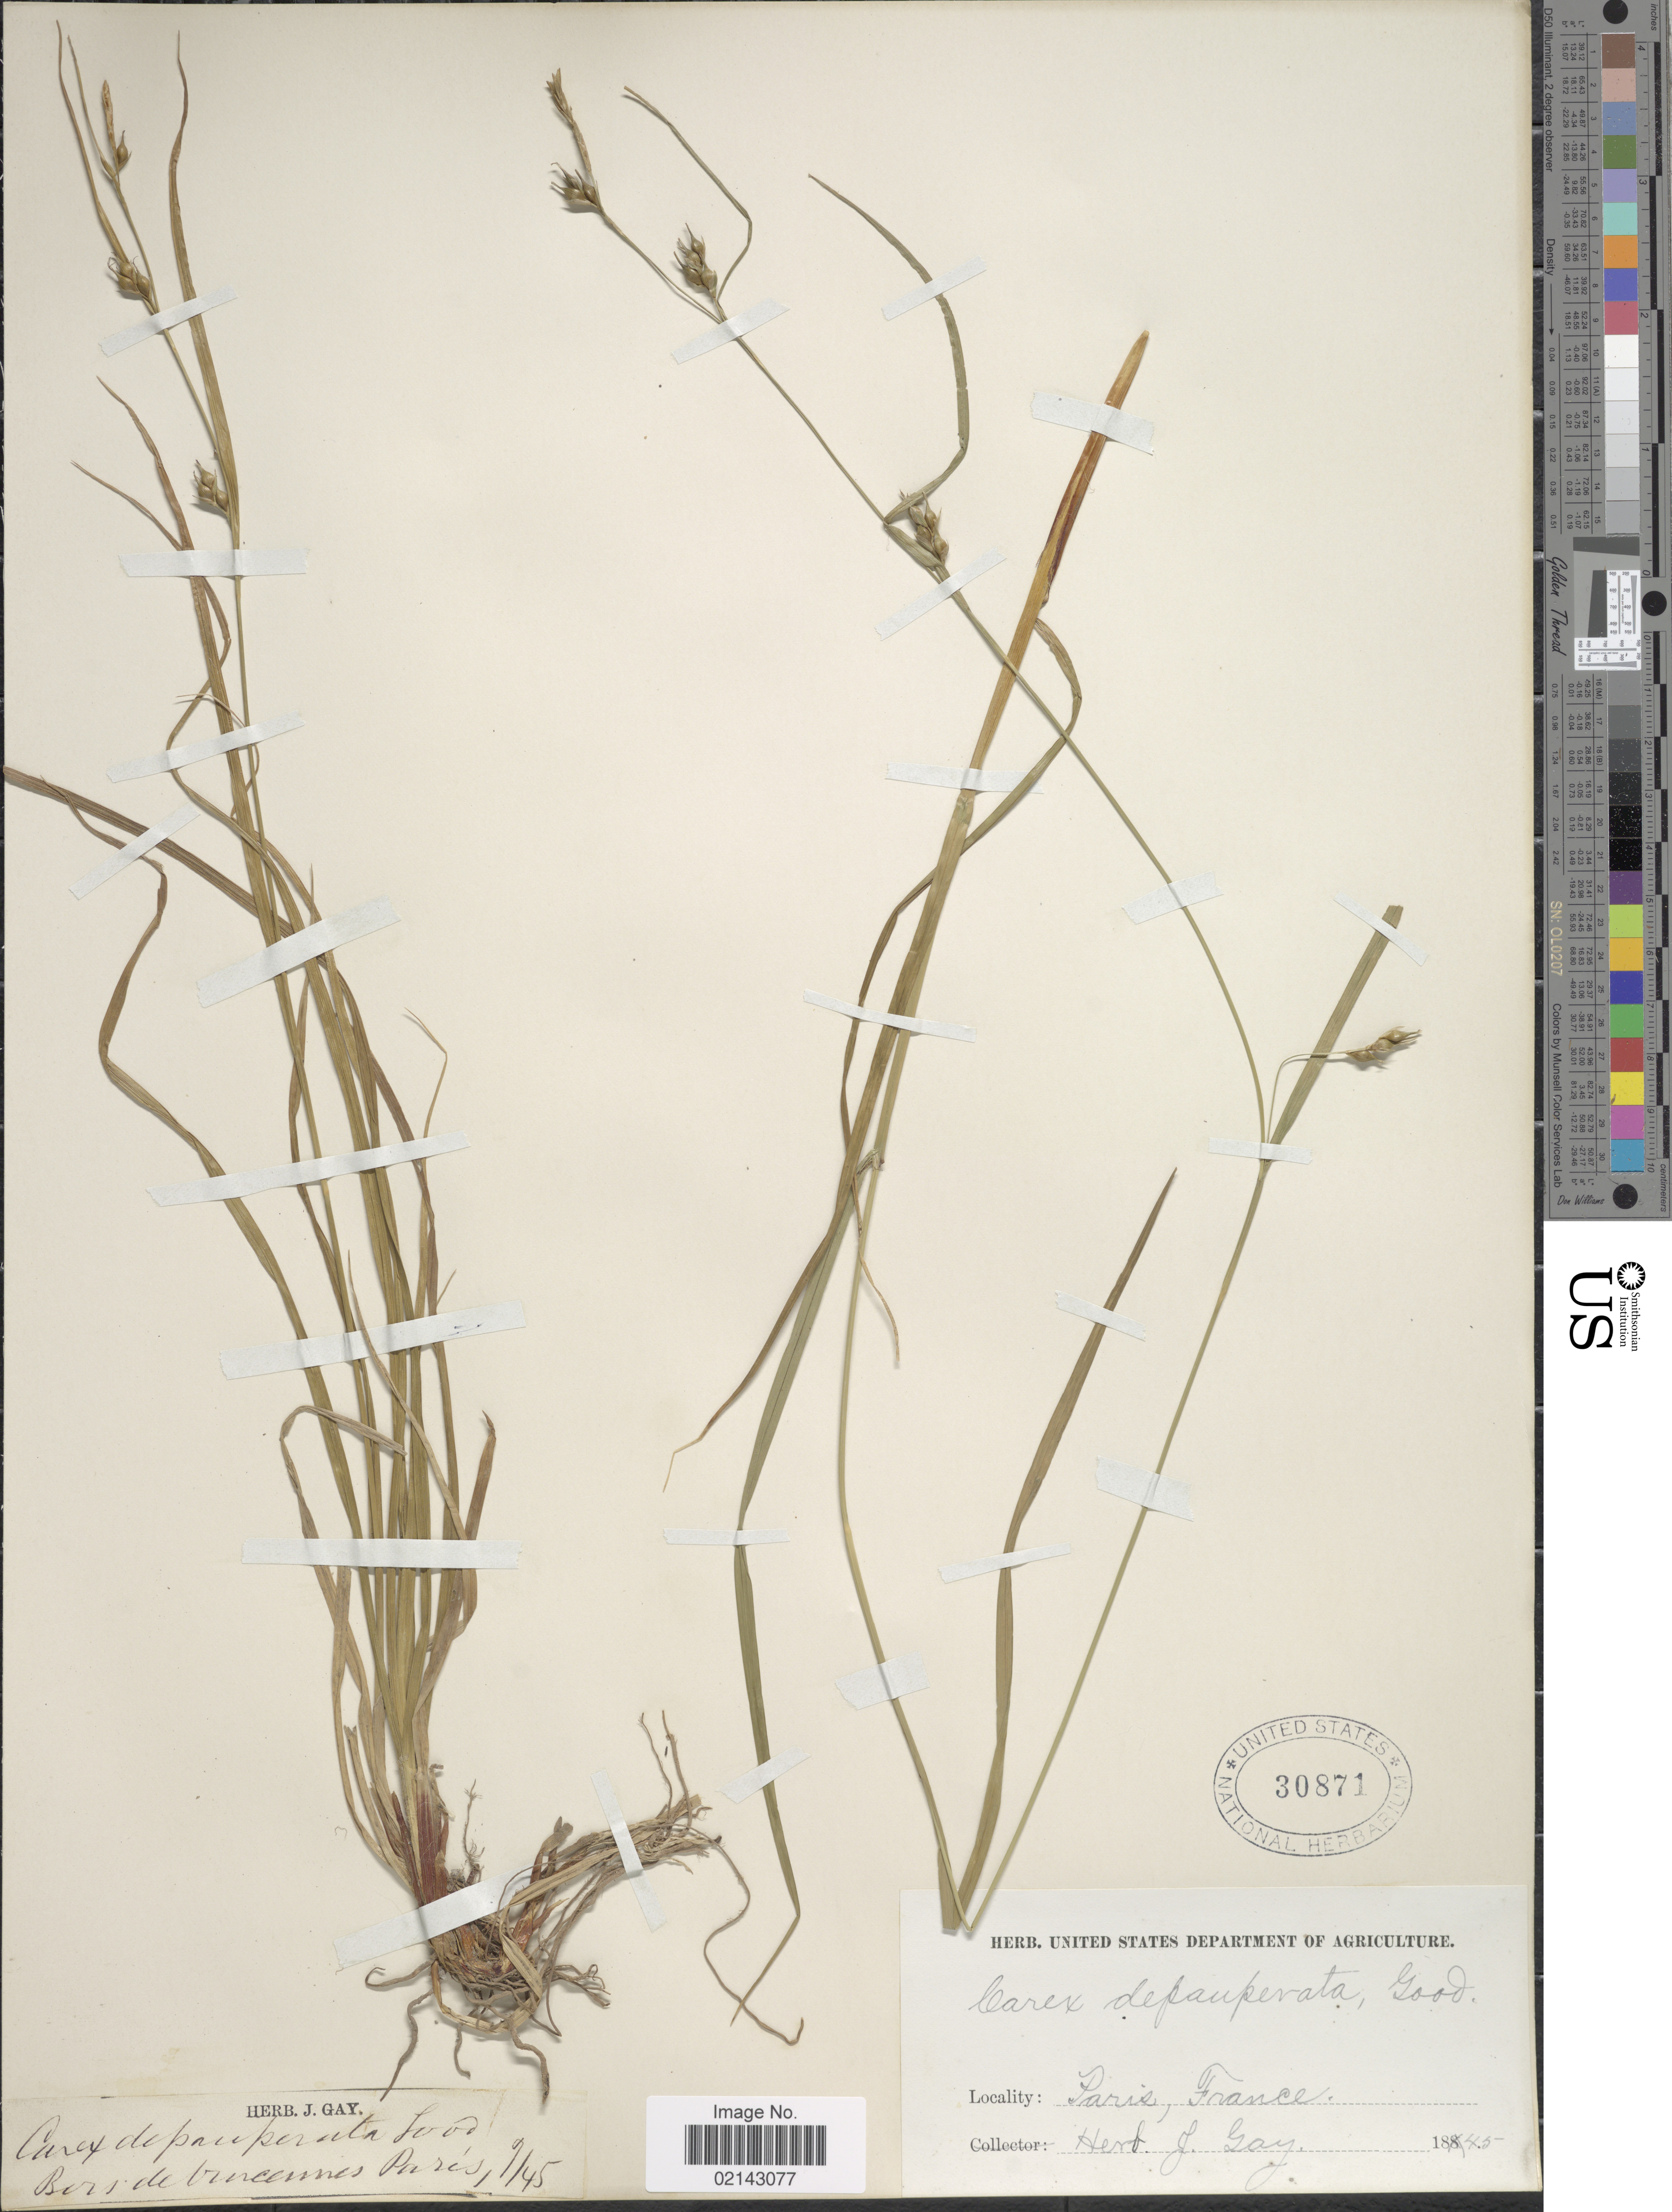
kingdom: Plantae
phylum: Tracheophyta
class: Liliopsida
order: Poales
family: Cyperaceae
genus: Carex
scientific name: Carex depauperata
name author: Curtis ex Woodw.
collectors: ex herb. J. Gay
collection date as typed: Transcribed d/m/y: /9/45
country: France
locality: Paris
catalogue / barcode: US 30871